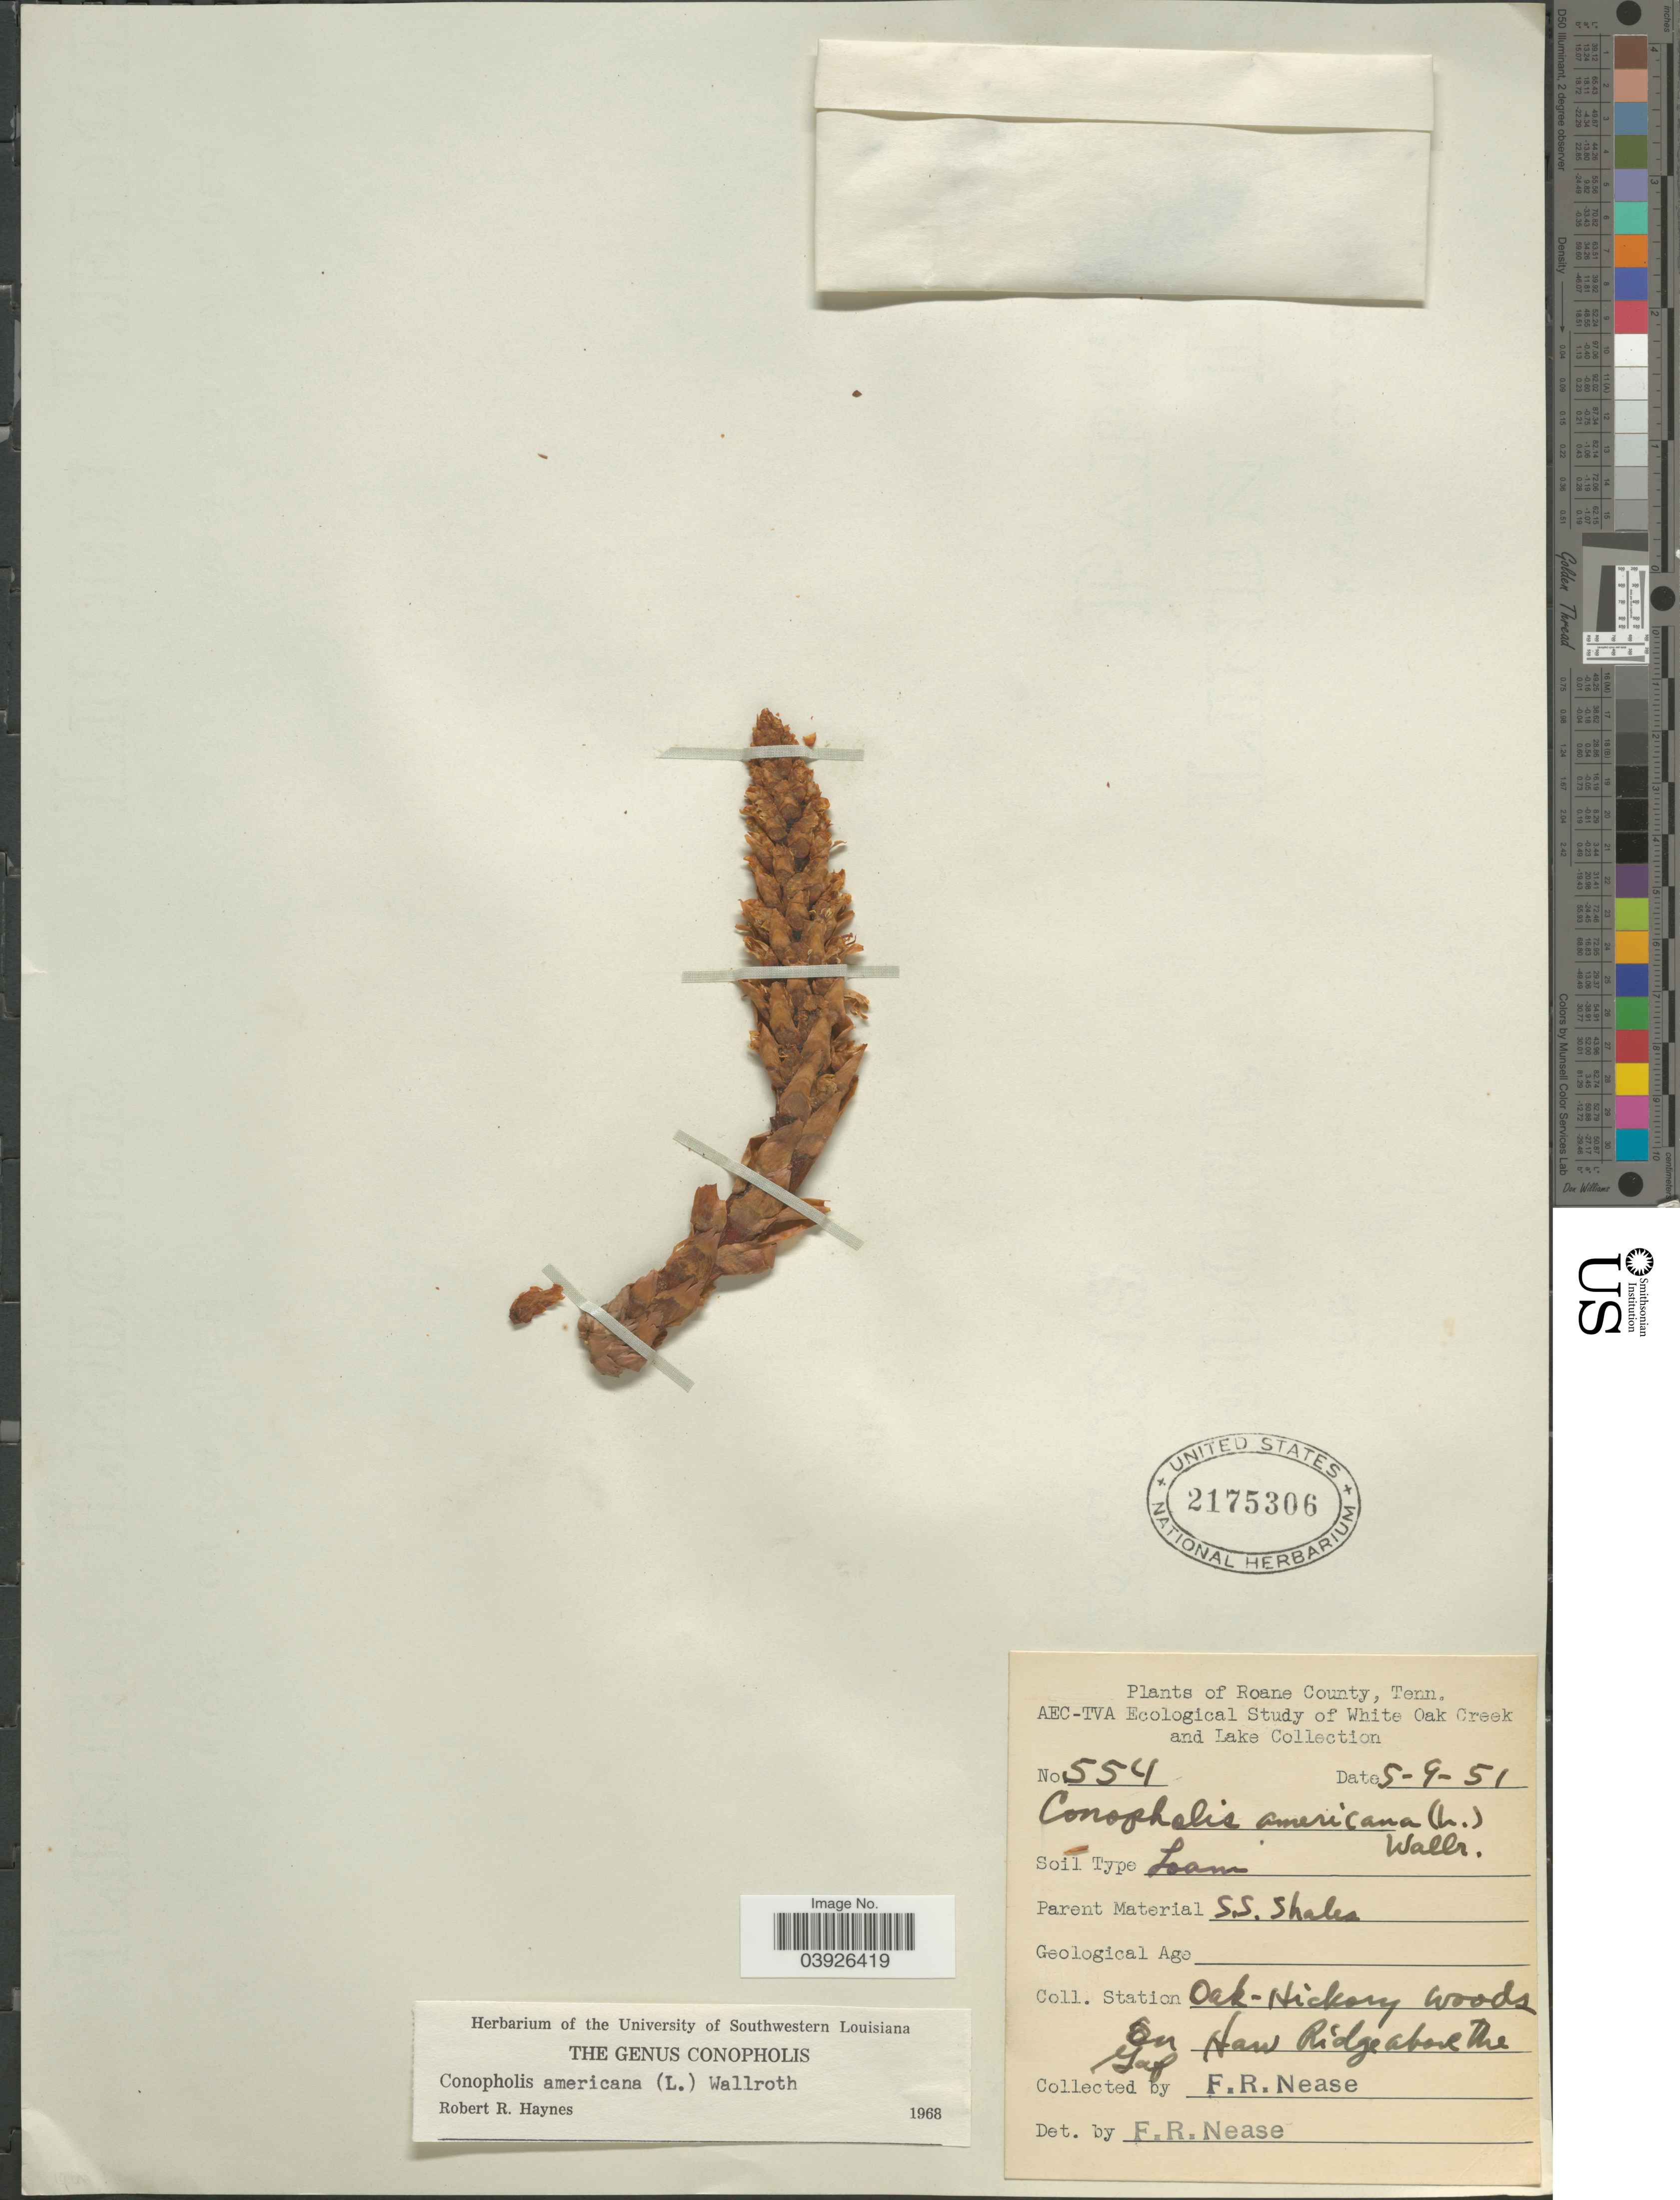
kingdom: Plantae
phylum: Tracheophyta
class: Magnoliopsida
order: Lamiales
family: Orobanchaceae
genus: Conopholis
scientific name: Conopholis americana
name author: (L. f.) Wallr.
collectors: F. Nease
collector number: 554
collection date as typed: Transcribed d/m/y: 9/5/51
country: United States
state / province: Tennessee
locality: Roane County. Station Oak-Hickory woods on Haw Ridge above The Gap.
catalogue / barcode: US 2175306